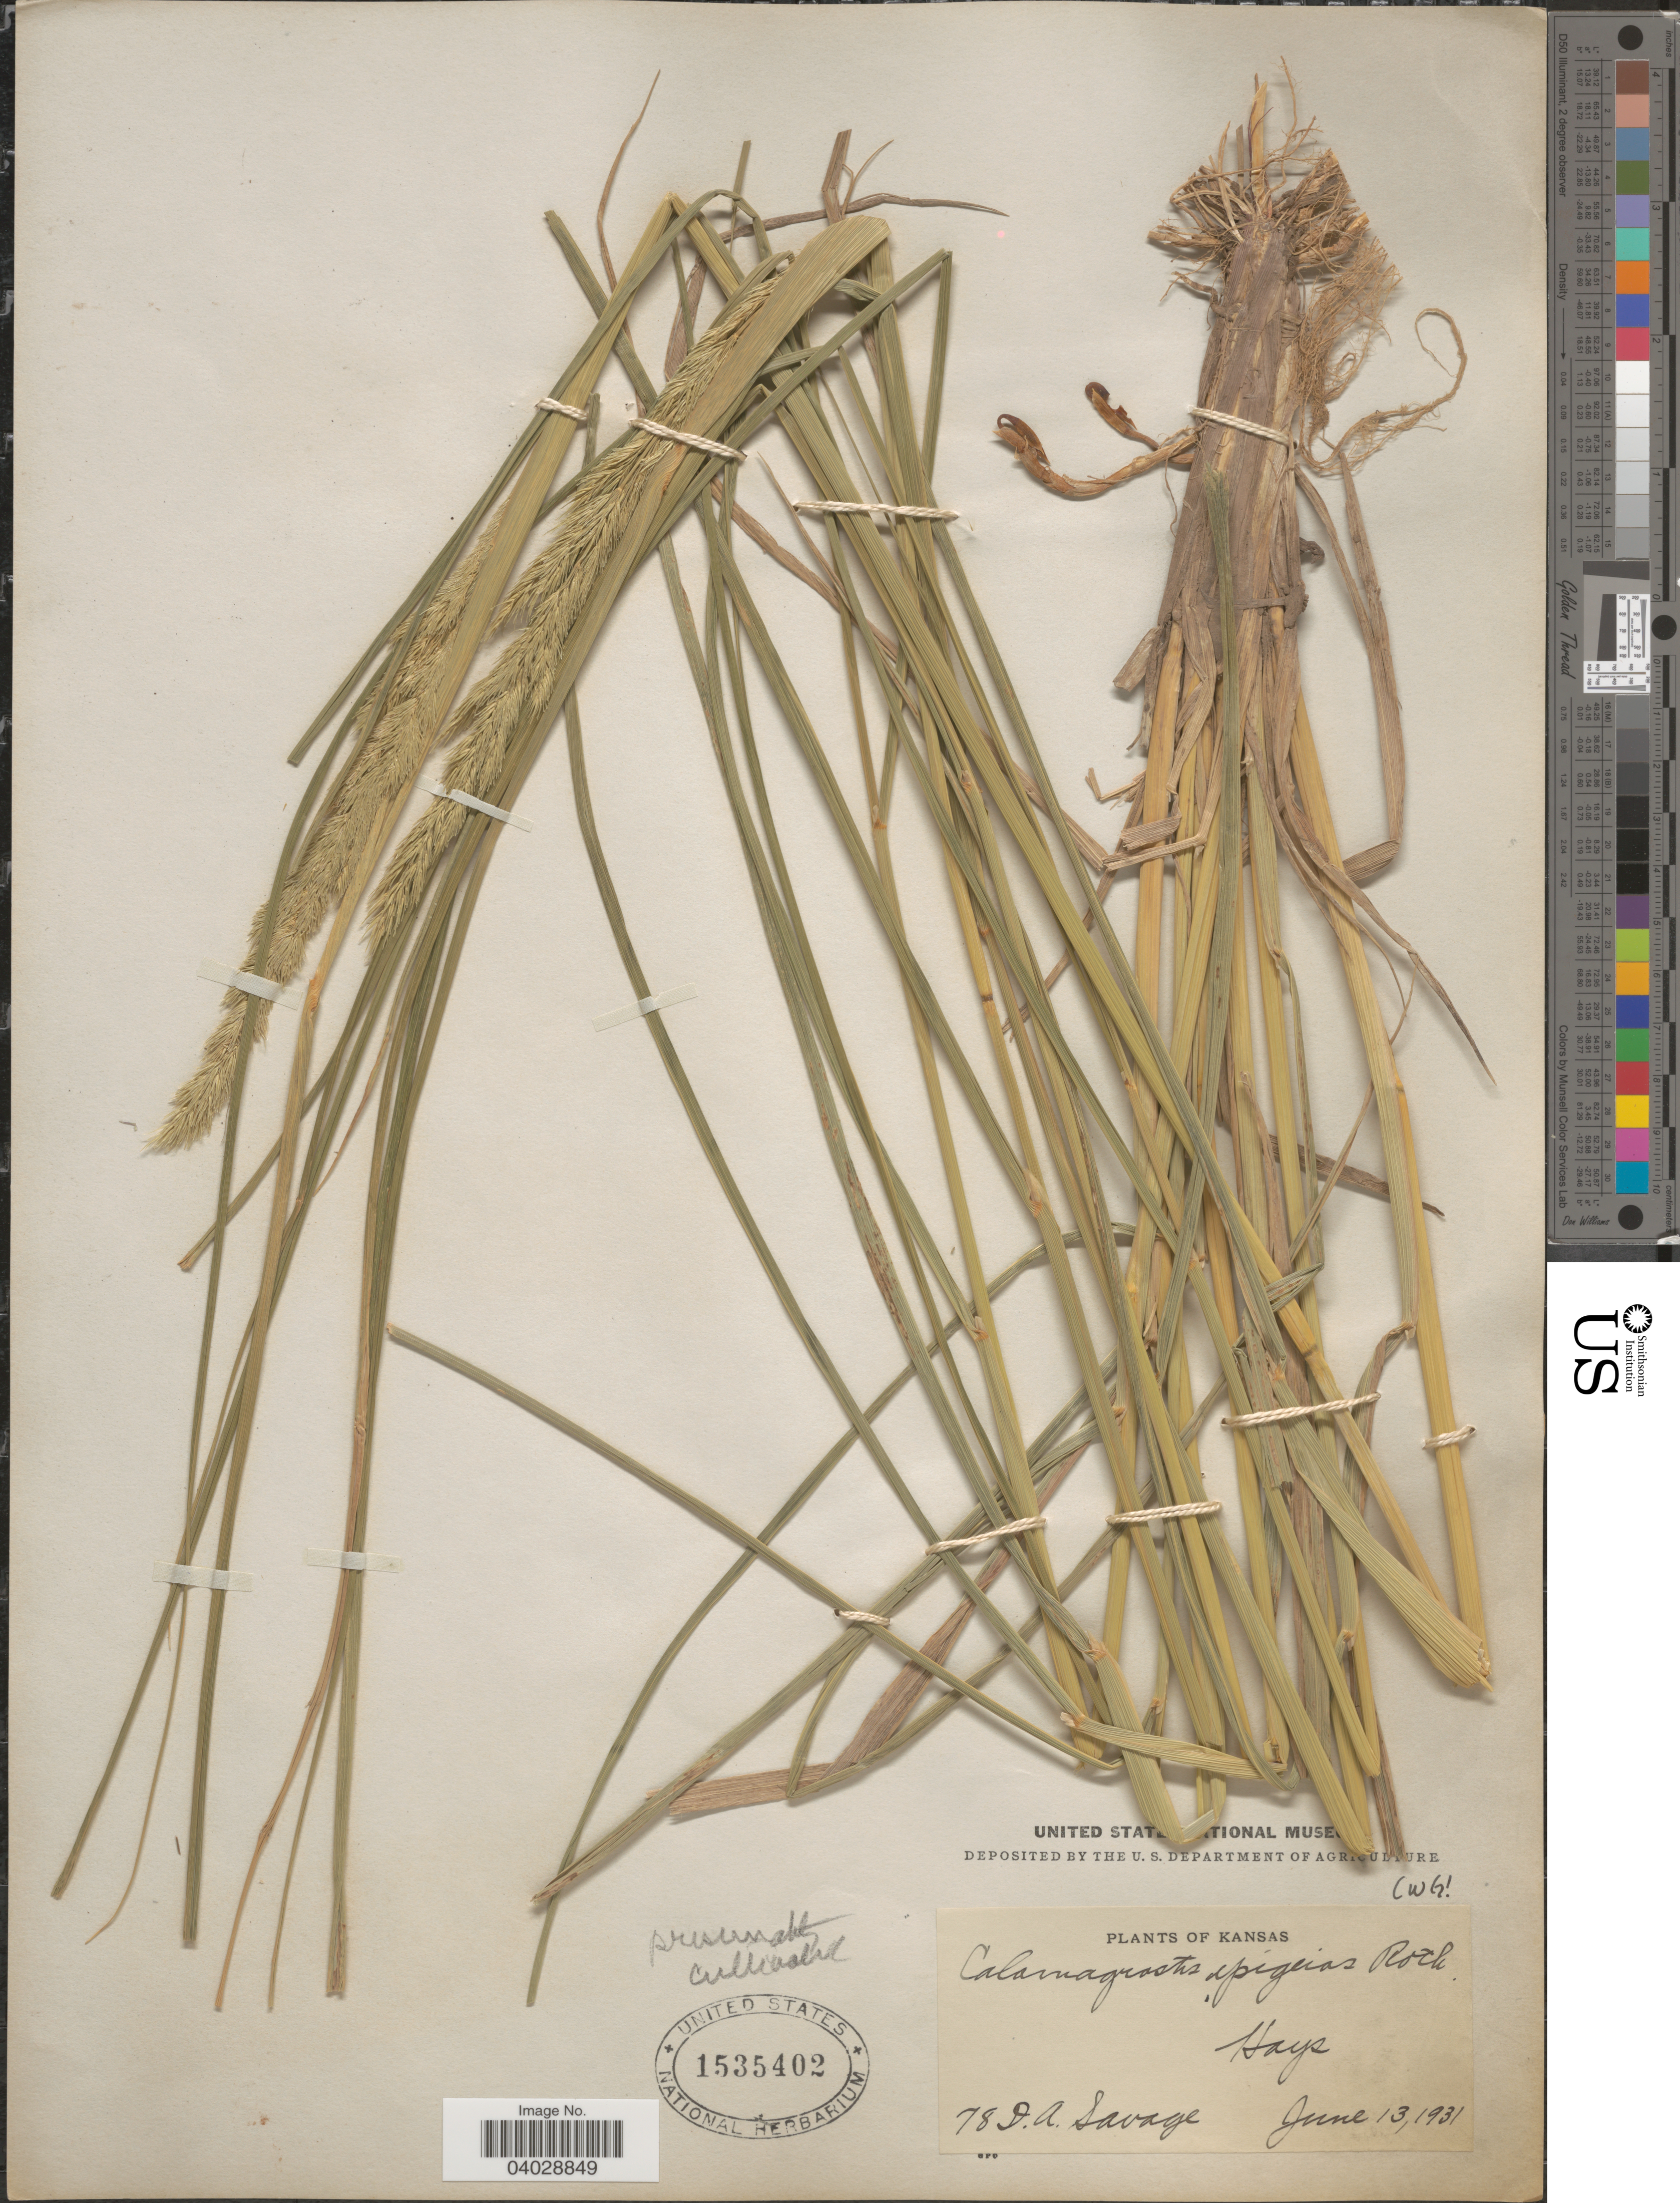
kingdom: Plantae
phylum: Tracheophyta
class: Liliopsida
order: Poales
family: Poaceae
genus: Calamagrostis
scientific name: Calamagrostis epigeios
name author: (L.) Roth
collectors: D. Savage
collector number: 78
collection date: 1931-06-13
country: United States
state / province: Kansas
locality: Hays.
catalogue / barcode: US 1535402